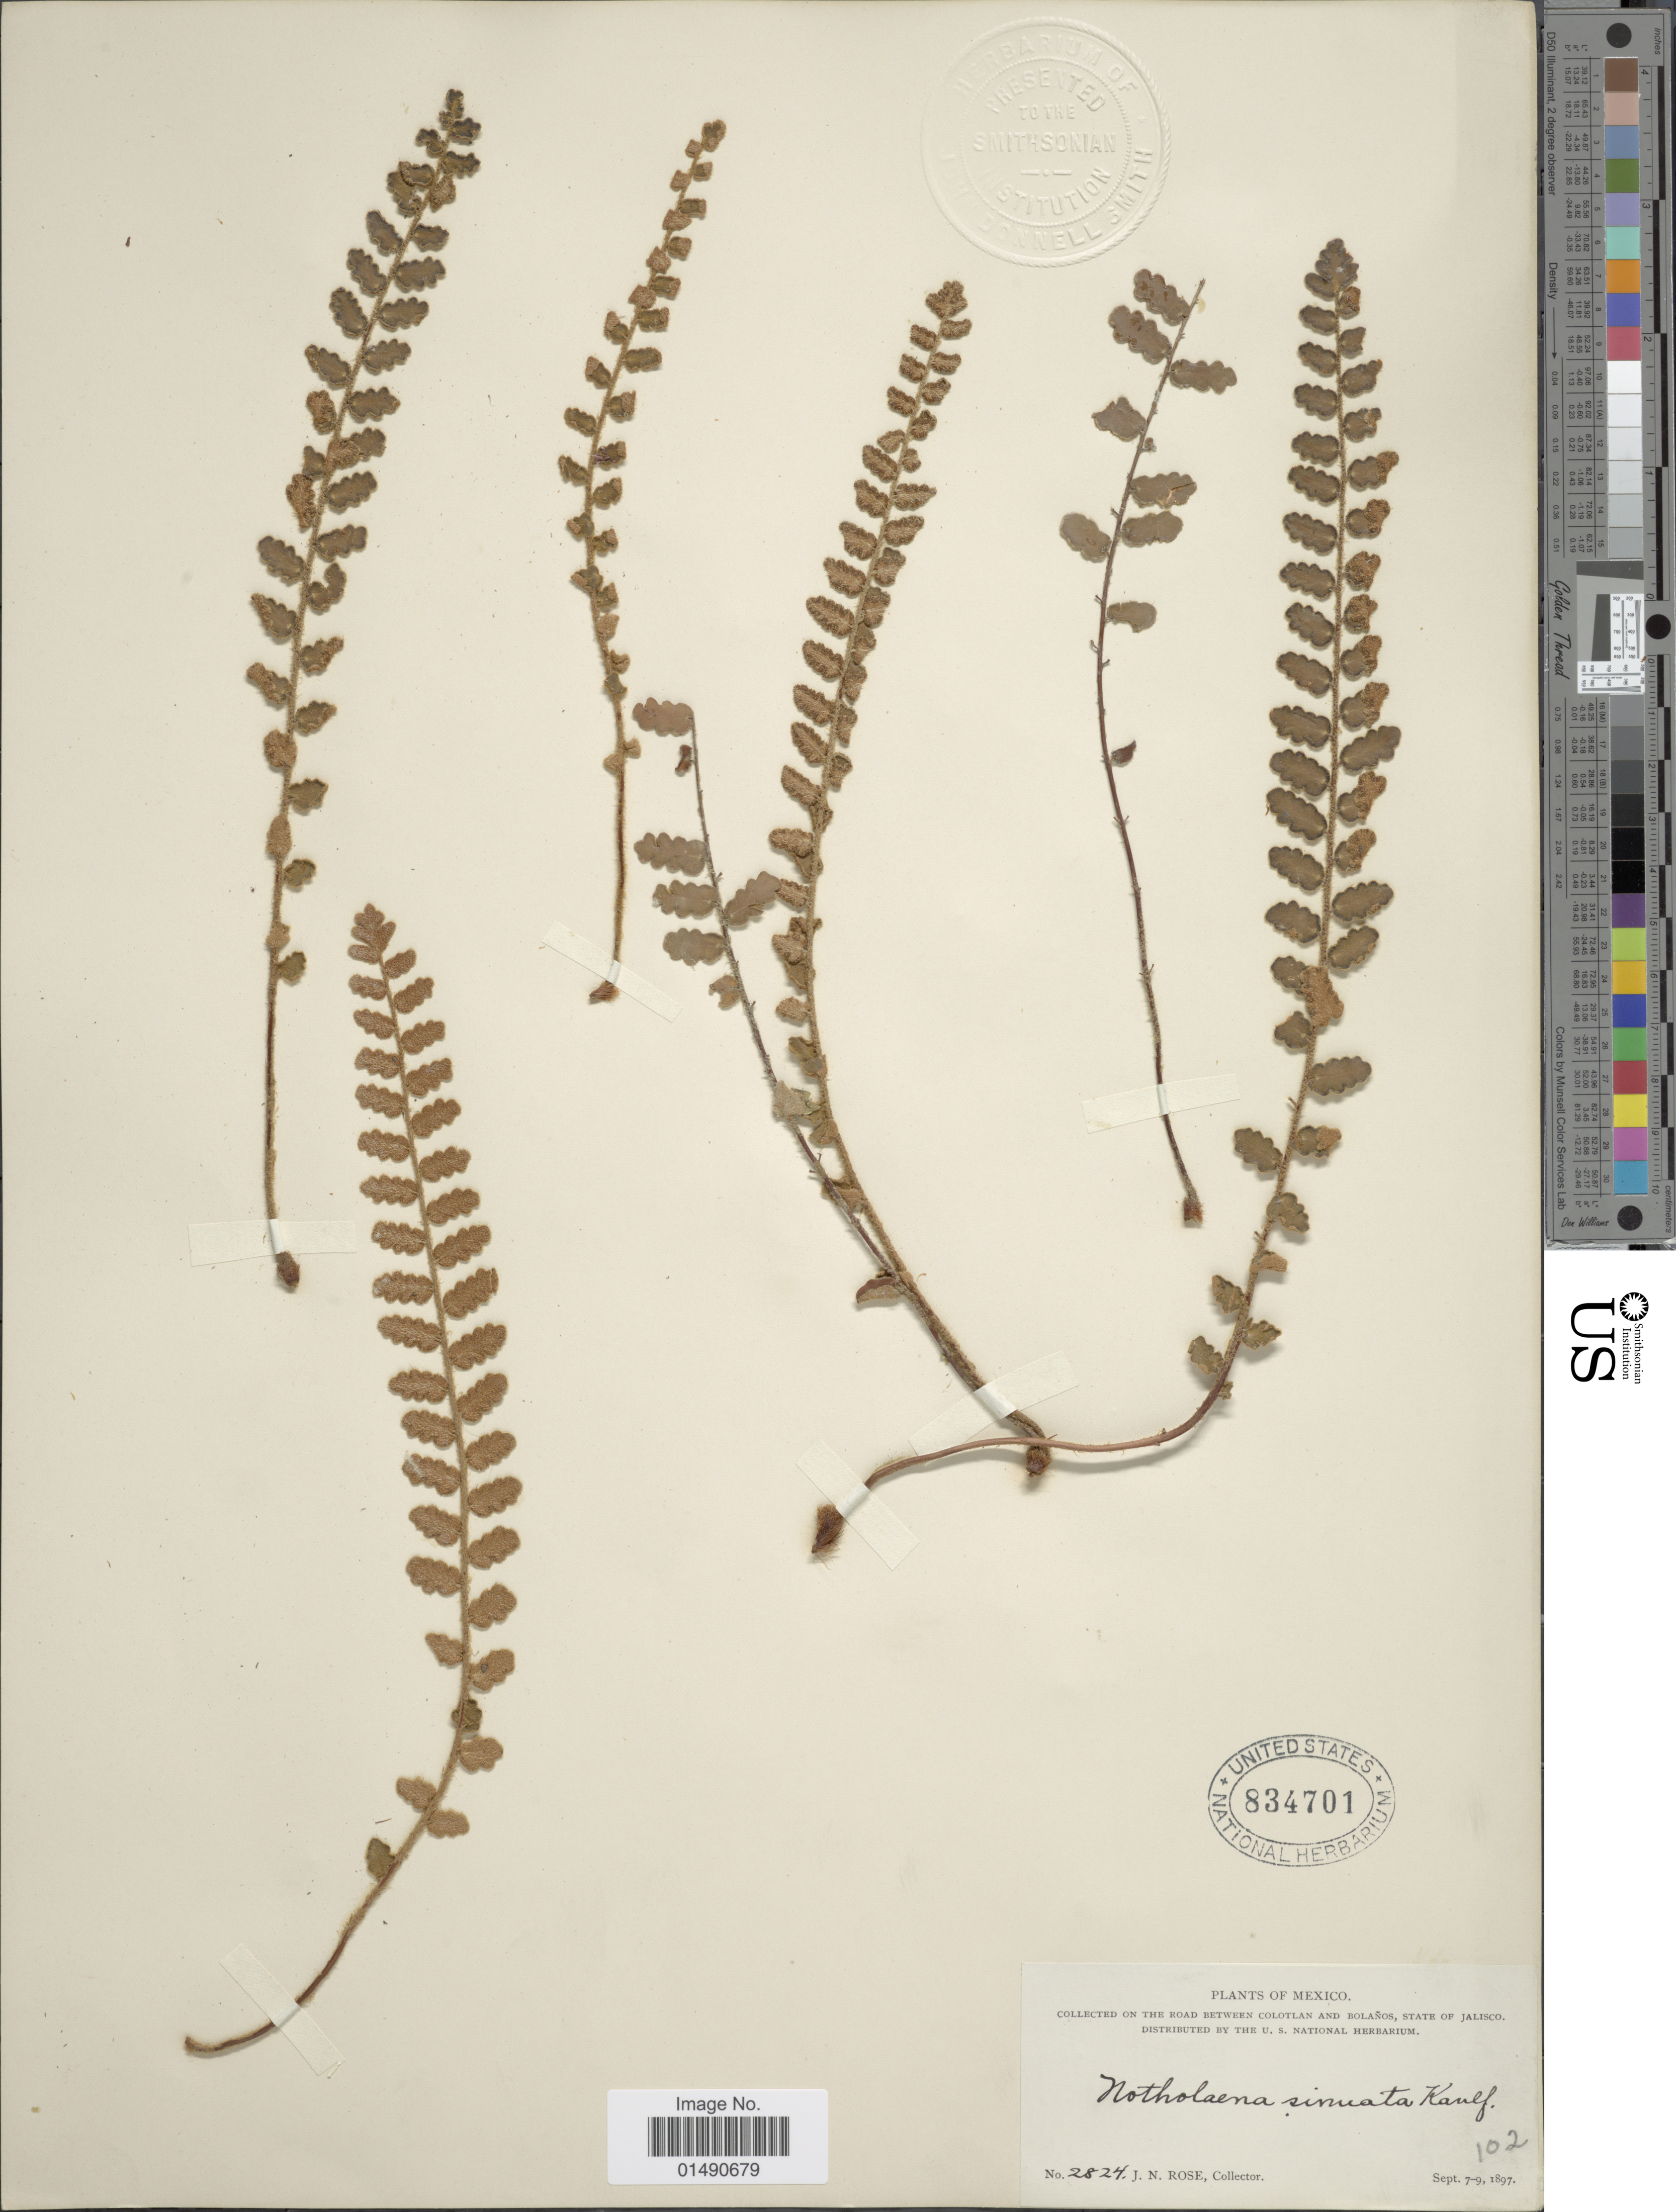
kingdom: Plantae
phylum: Tracheophyta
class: Polypodiopsida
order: Polypodiales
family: Pteridaceae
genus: Astrolepis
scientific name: Astrolepis sinuata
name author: (Lag. ex Sw.) D.M. Benham & Windham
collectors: J. N. Rose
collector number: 2824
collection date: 1897-09-07/1897-09-09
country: Mexico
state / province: Jalisco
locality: Road between Colotlan and Bolaños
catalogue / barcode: US 834701